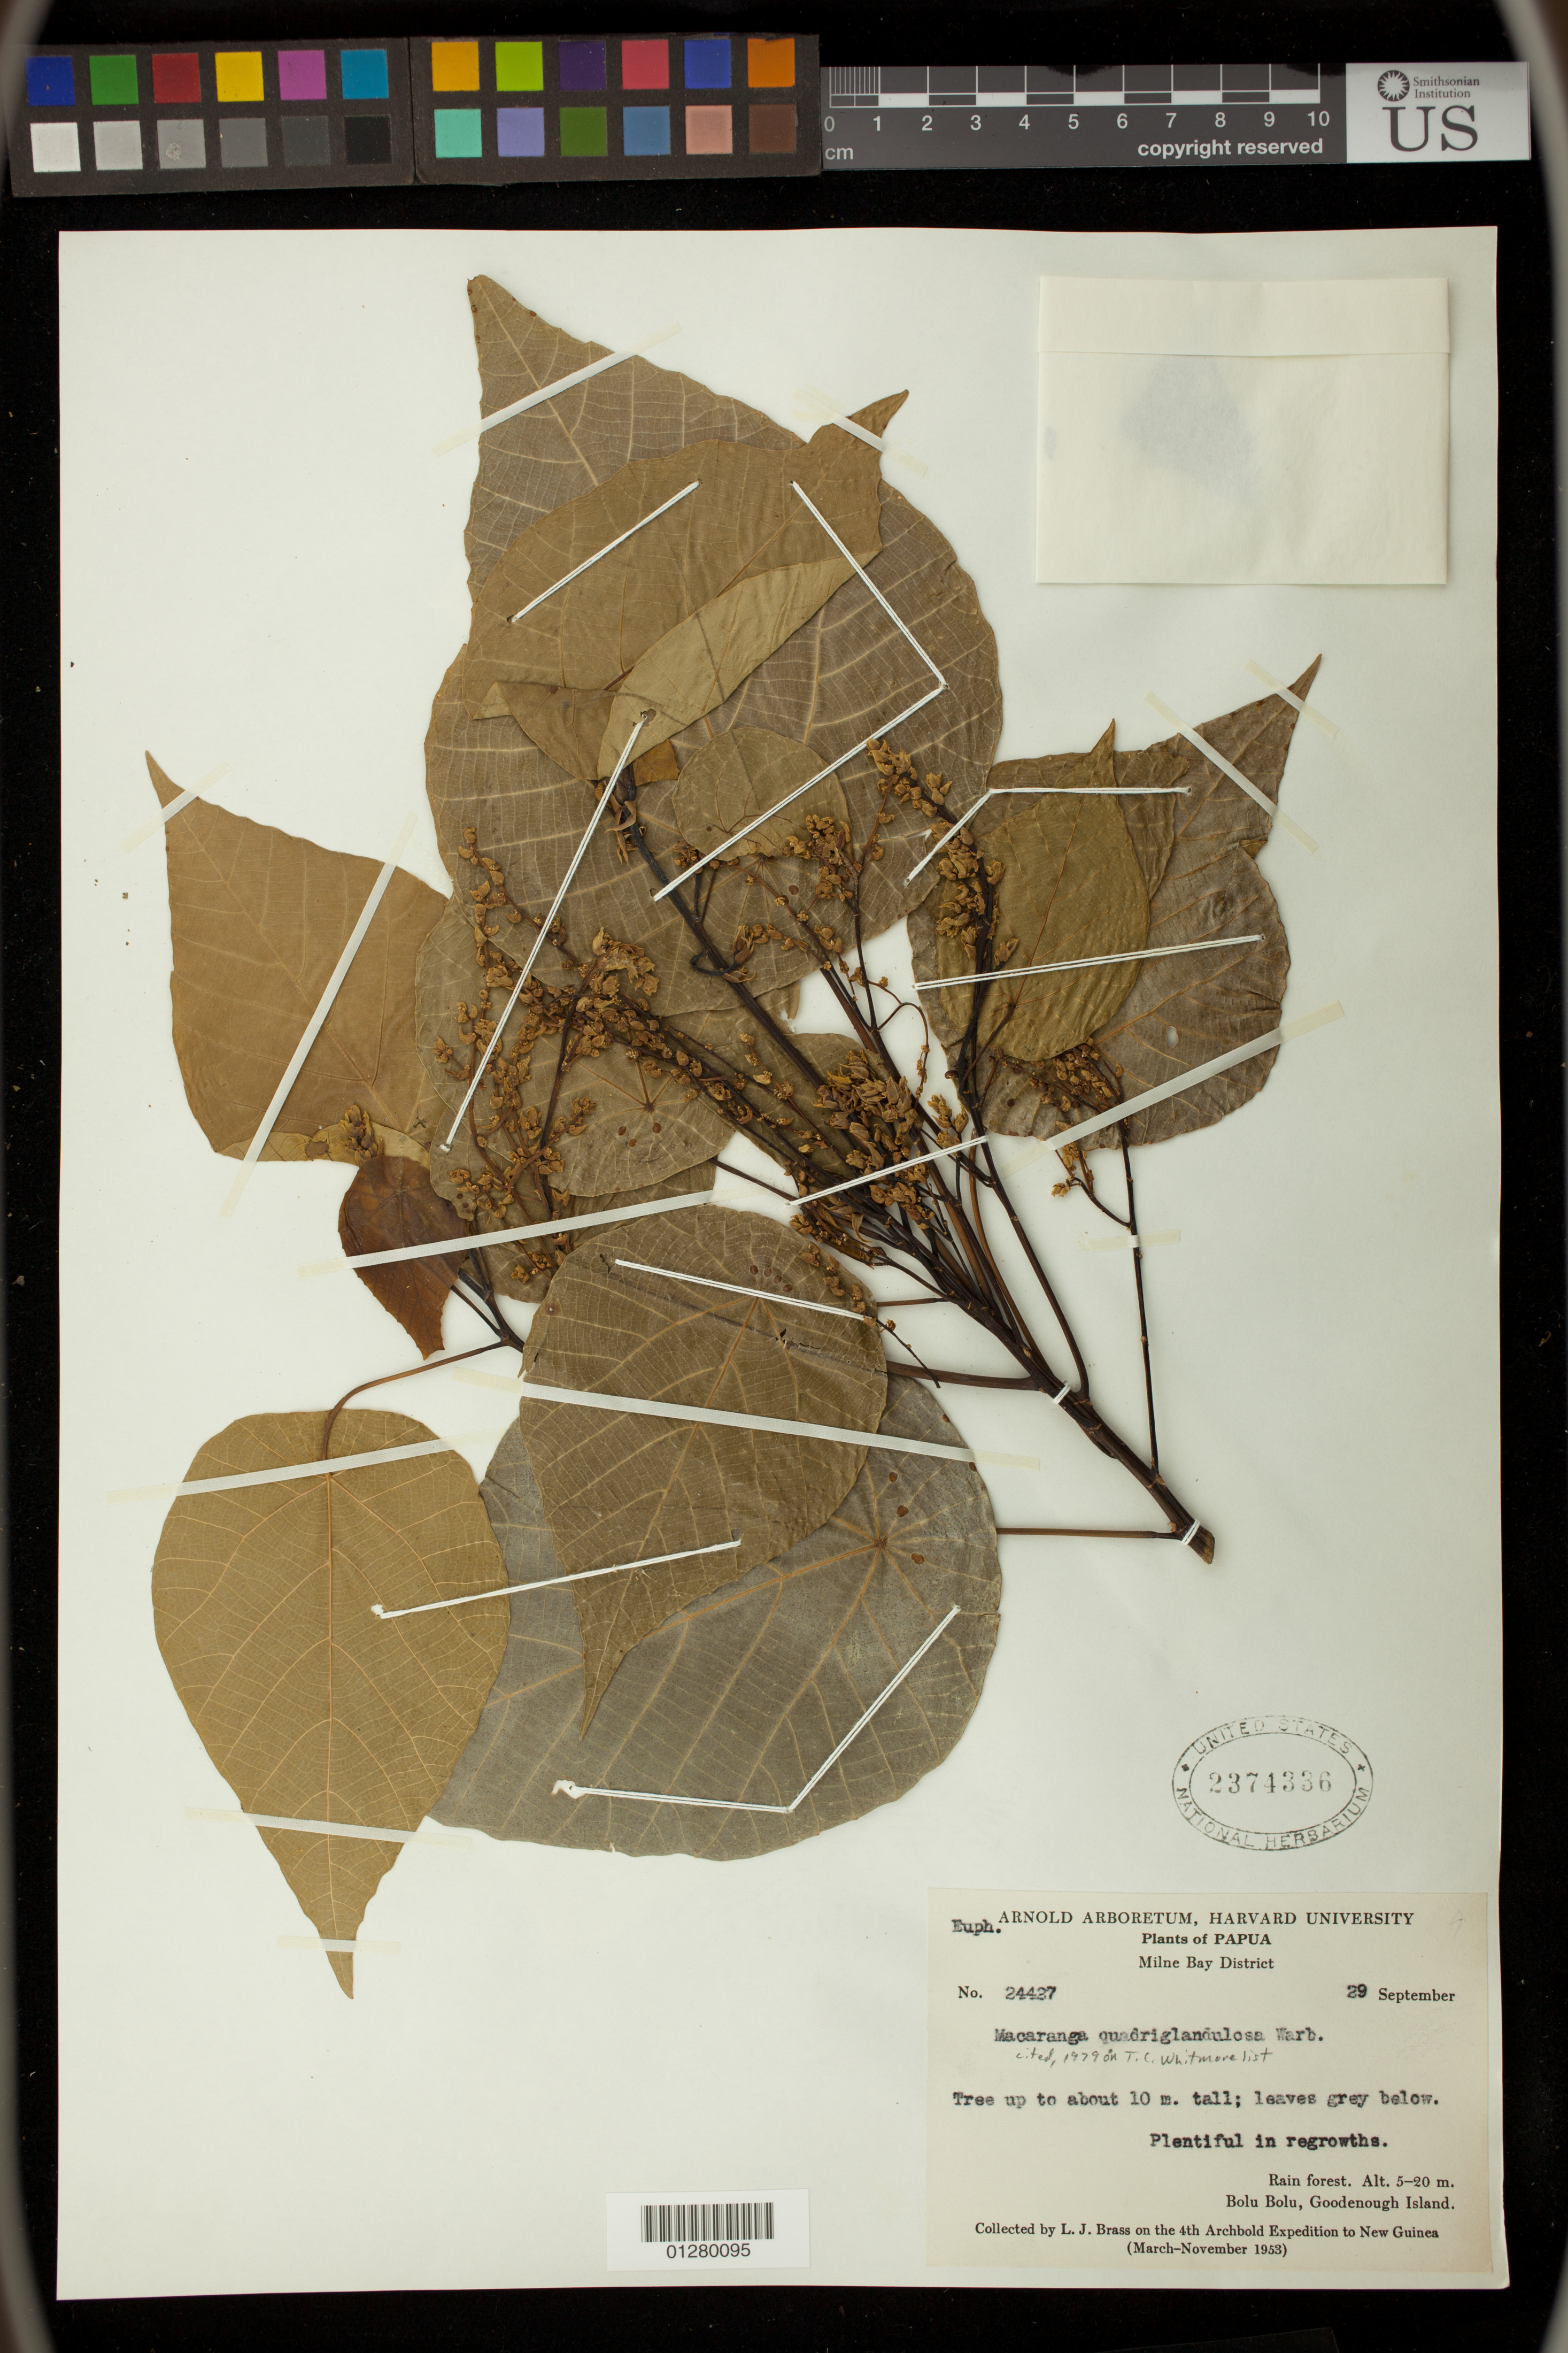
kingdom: Plantae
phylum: Tracheophyta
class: Magnoliopsida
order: Malpighiales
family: Euphorbiaceae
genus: Macaranga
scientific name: Macaranga quadriglandulosa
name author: Warb.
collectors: L. J. Brass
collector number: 24427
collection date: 1953-09-29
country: Papua New Guinea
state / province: Milne Bay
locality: Bolu Bolu, Goodenough Island.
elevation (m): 5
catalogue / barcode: US 2374336